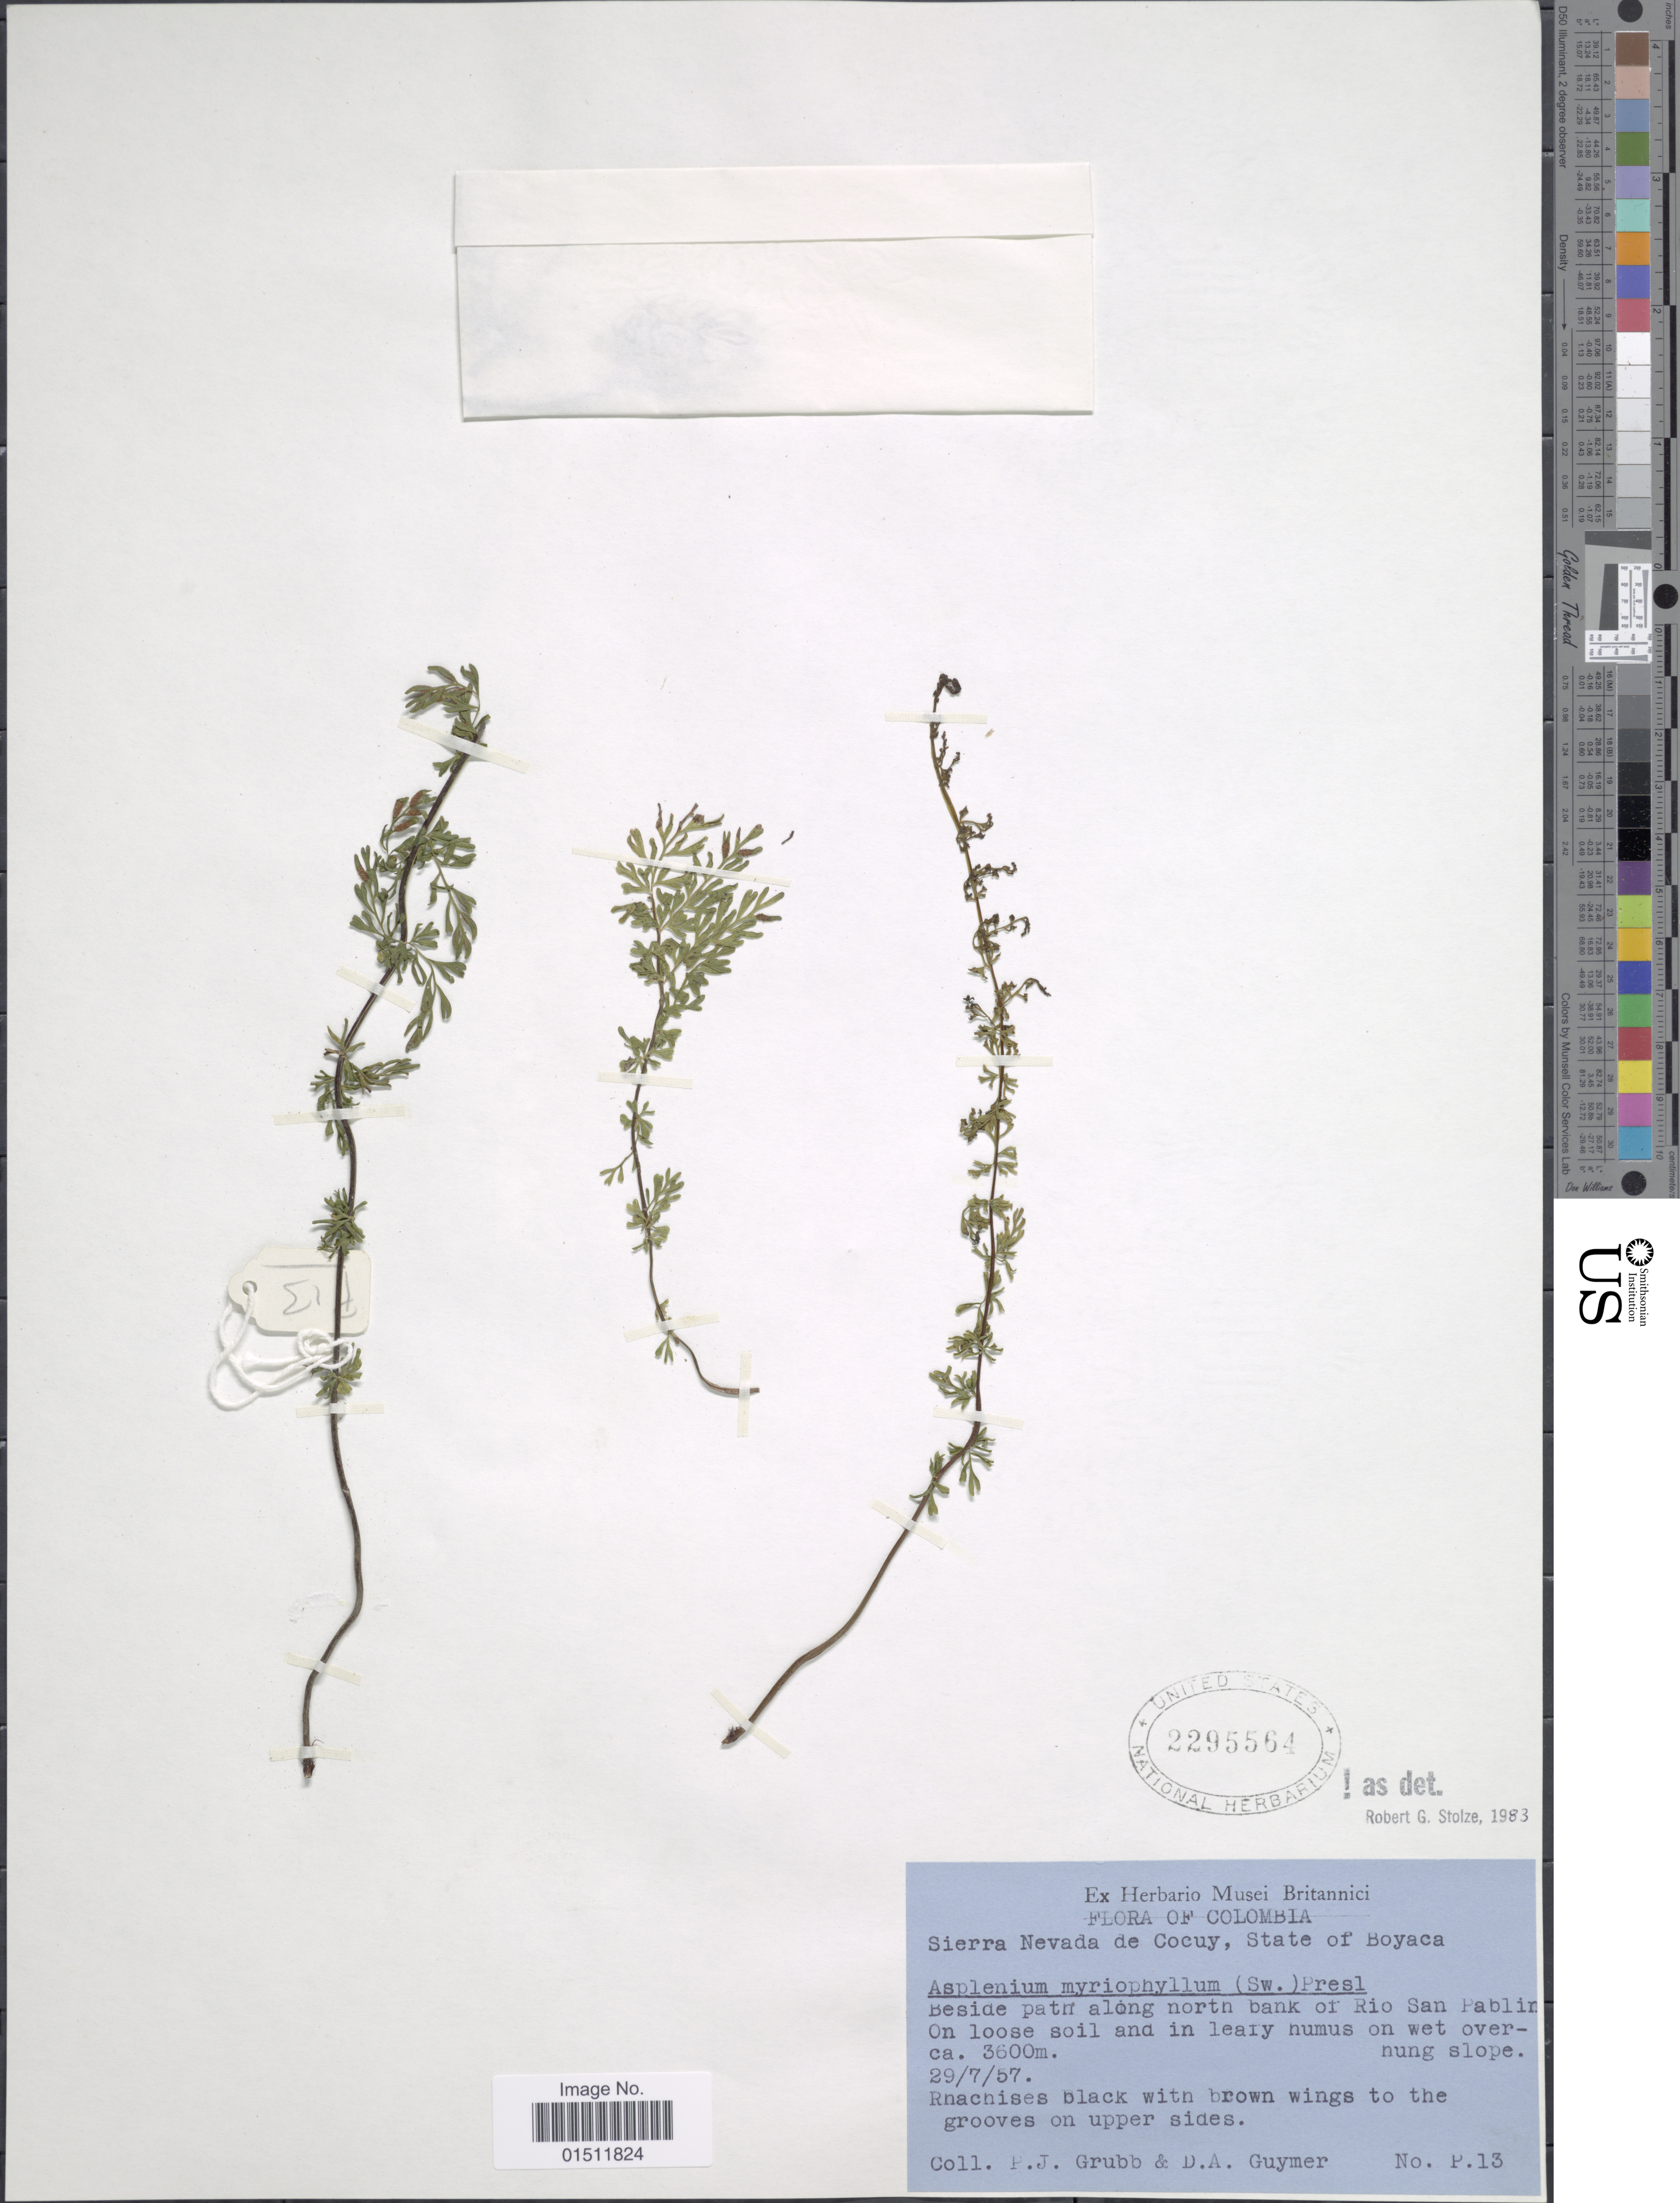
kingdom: Plantae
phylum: Tracheophyta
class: Polypodiopsida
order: Polypodiales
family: Aspleniaceae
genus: Asplenium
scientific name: Asplenium myriophyllum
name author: (Sw.) C. Presl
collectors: P. J. Grubb & D. Guymer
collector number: P.13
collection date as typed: Transcribed d/m/y: 29/7/57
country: Colombia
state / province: Boyacá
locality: Sierra Nevada de Cocuy, State of Boyaca, beside path along north bank of Rio San Pablin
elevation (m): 3600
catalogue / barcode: US 2295564